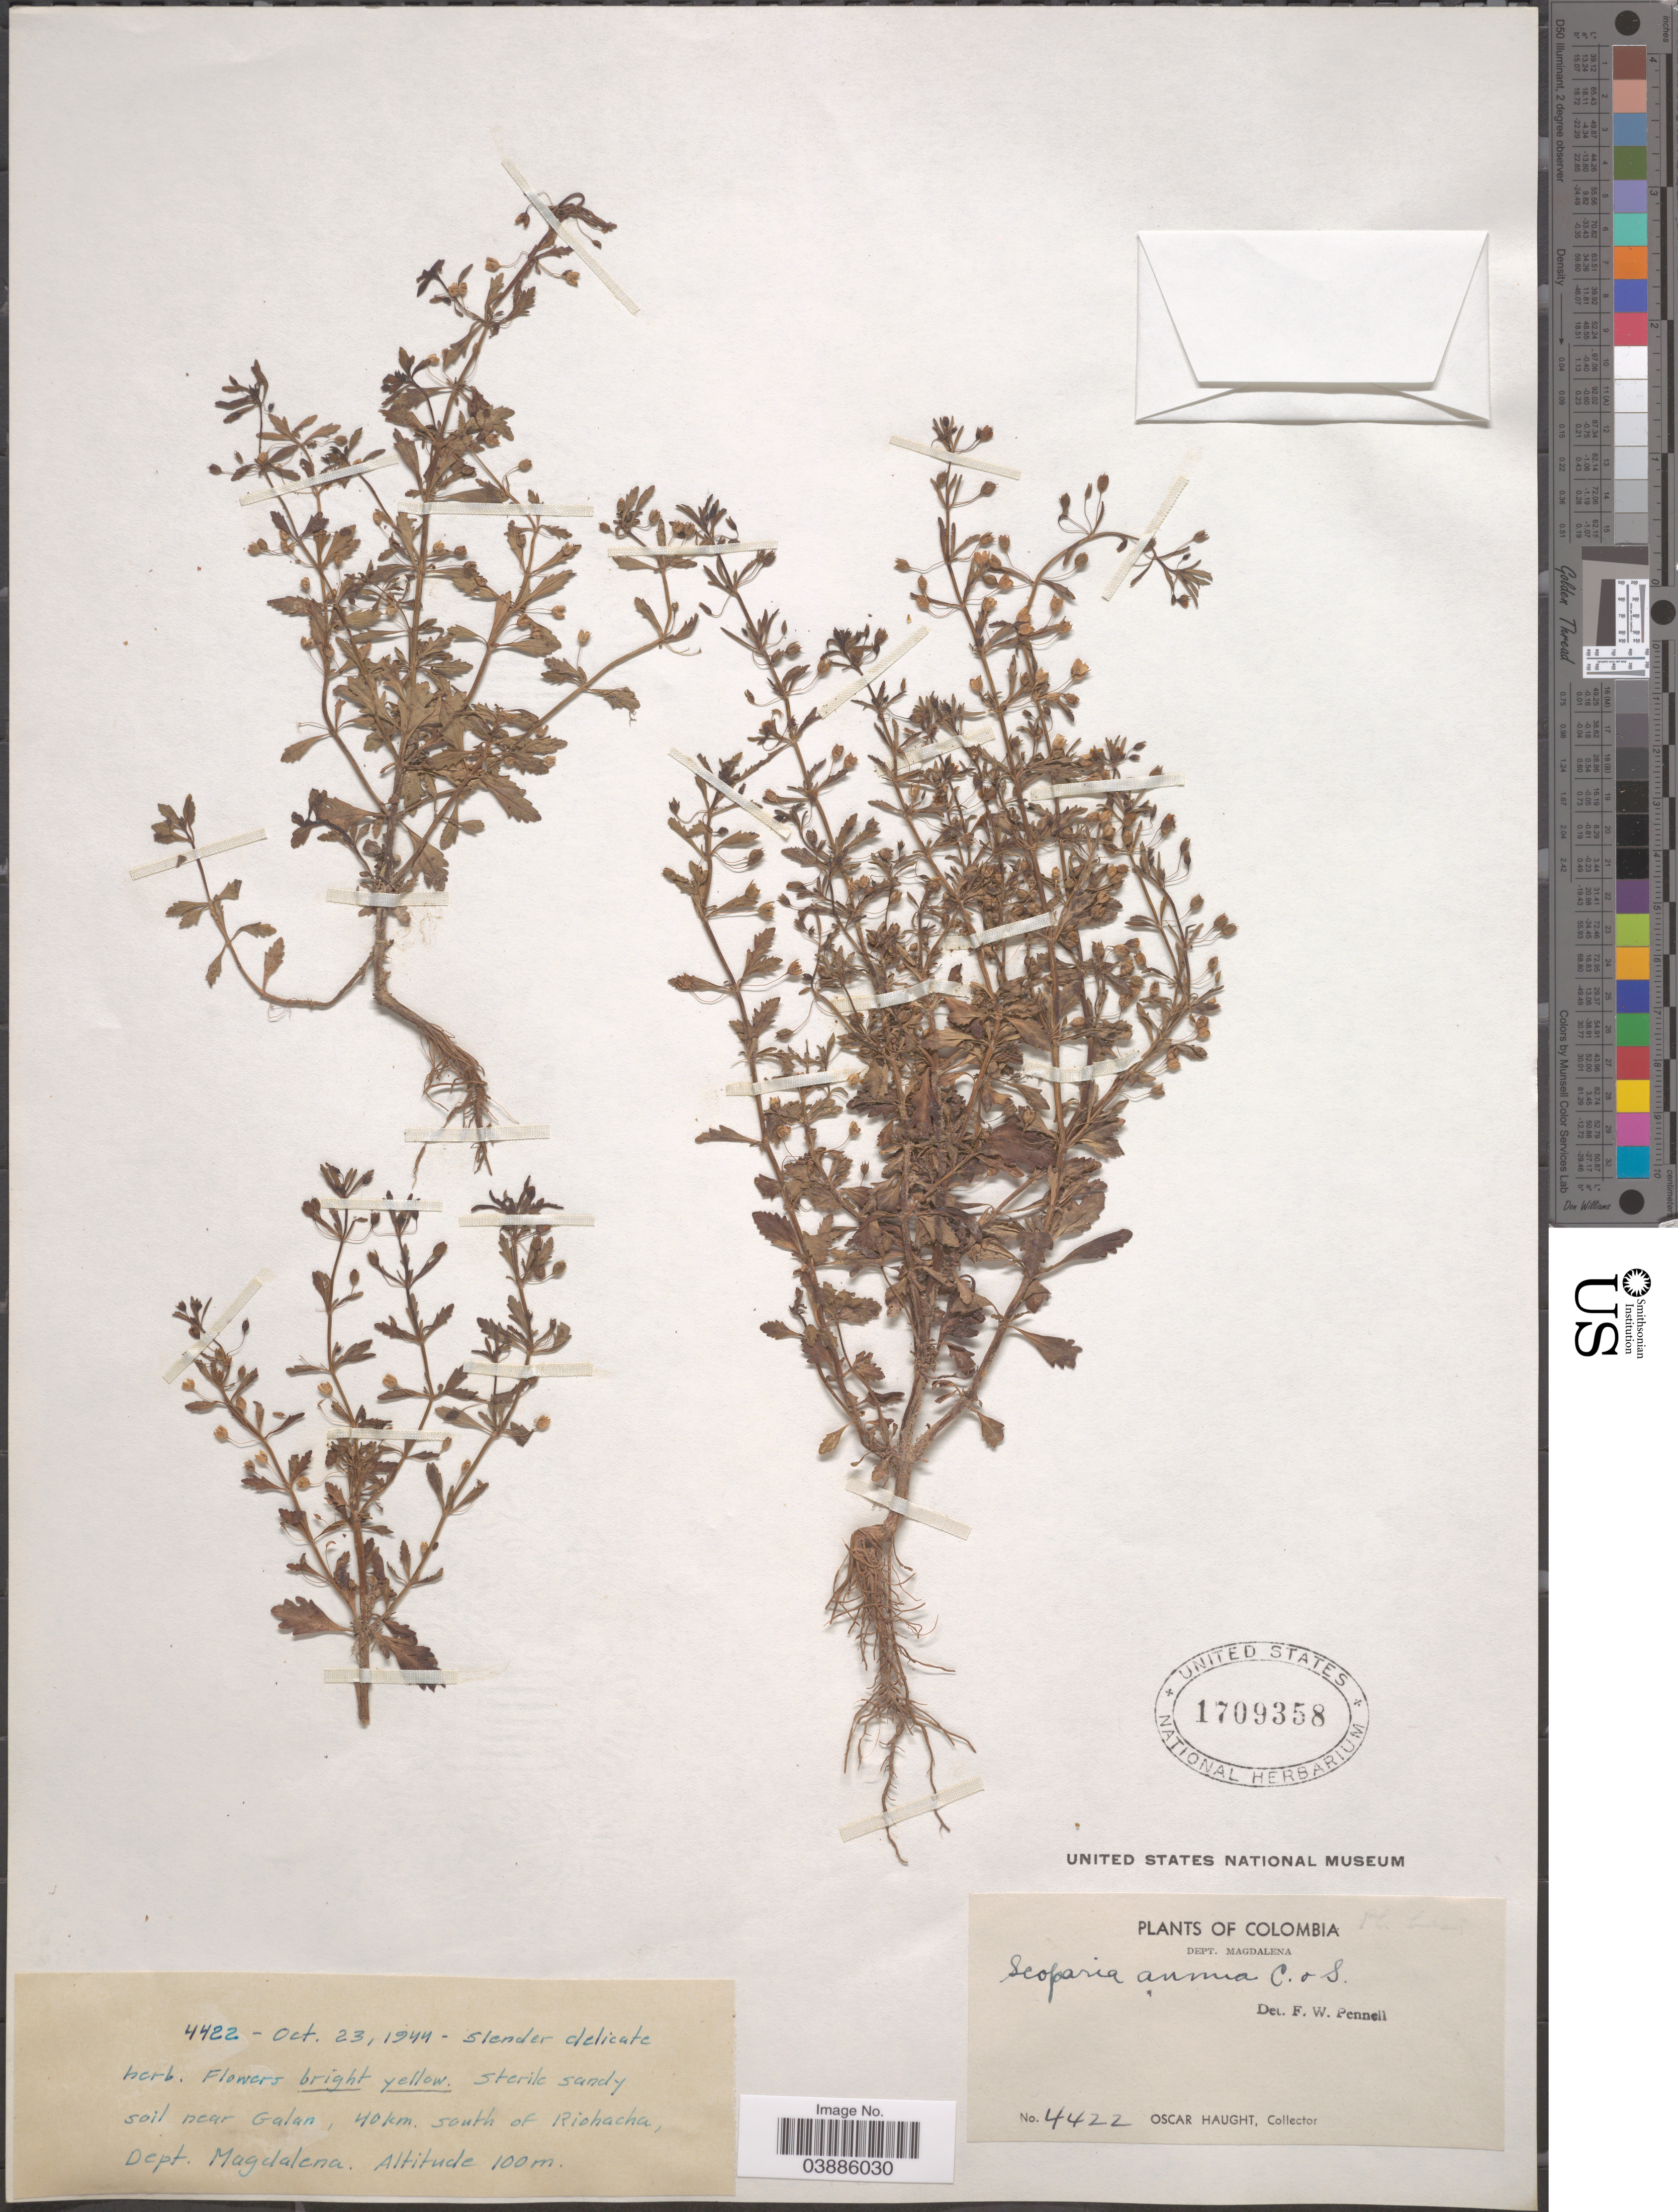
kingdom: Plantae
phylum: Tracheophyta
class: Magnoliopsida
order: Lamiales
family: Plantaginaceae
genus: Scoparia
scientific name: Scoparia annua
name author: Cham. ex Schltdl.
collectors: O. L. Haught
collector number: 4422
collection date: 1944-10-23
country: Colombia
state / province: Magdalena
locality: Dept. Magdalena. Soil near Galan, 40km. south of Riohacha.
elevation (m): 100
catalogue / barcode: US 1709358